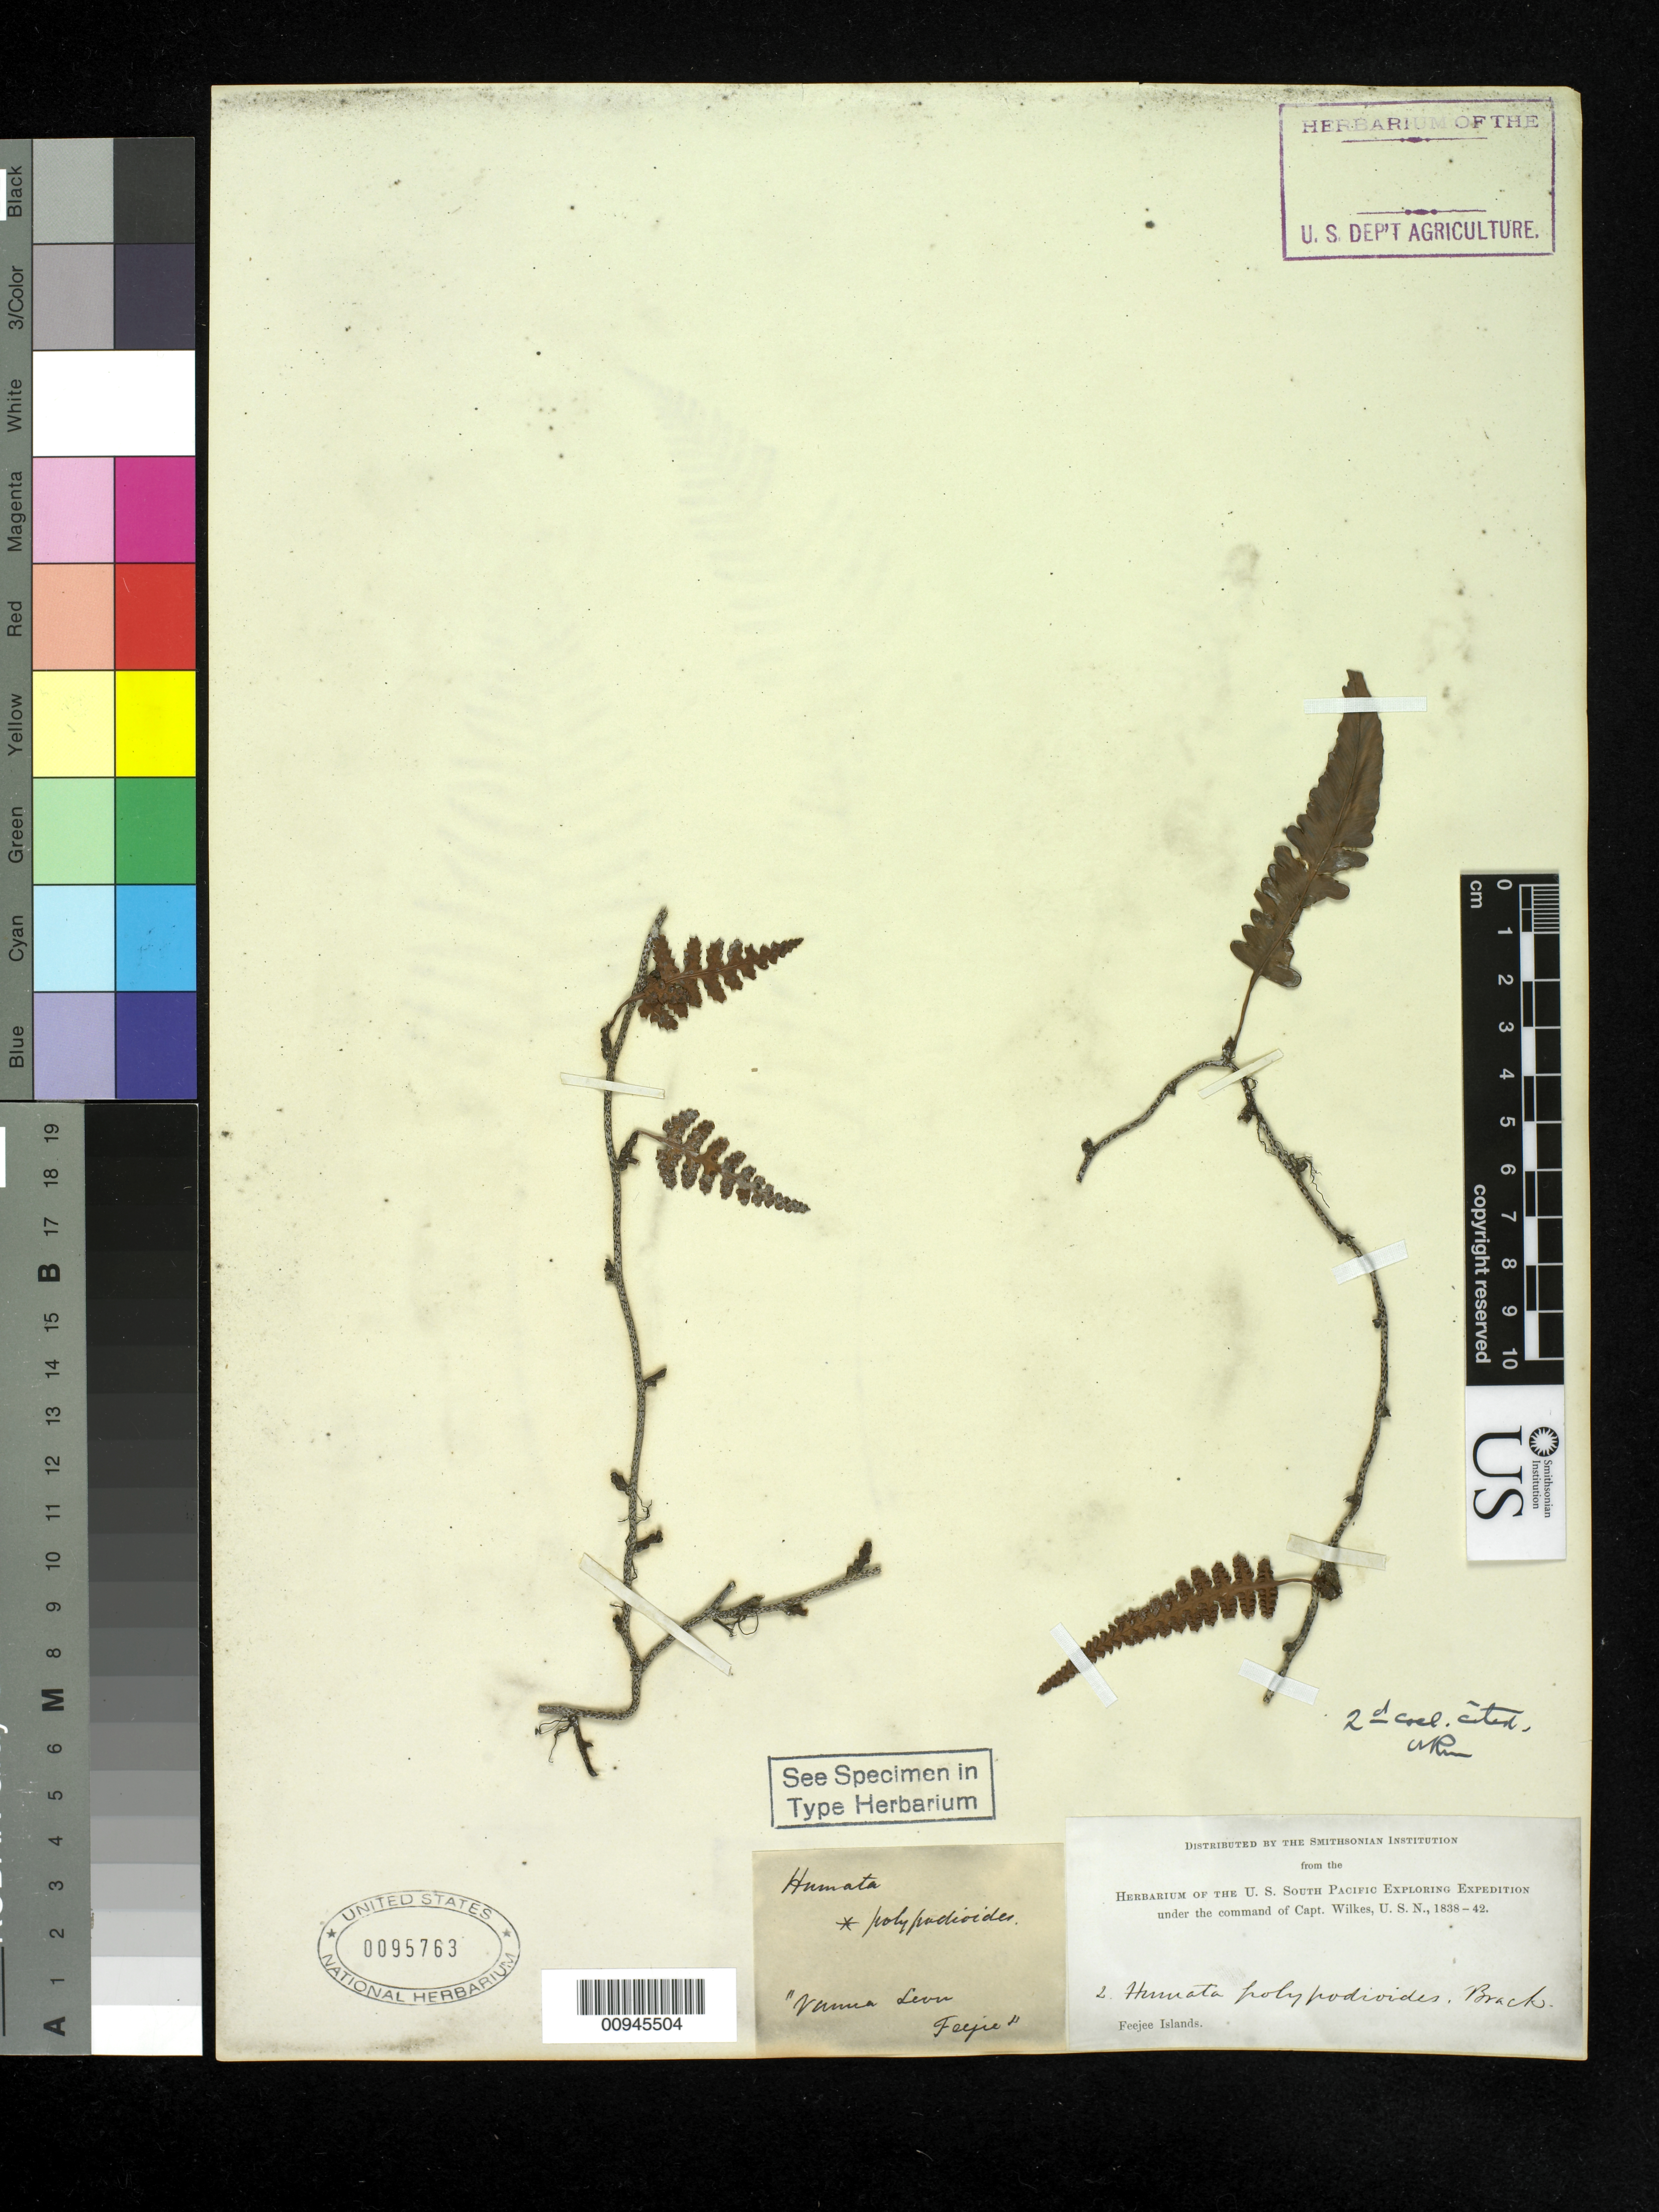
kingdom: Plantae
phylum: Tracheophyta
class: Polypodiopsida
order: Polypodiales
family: Davalliaceae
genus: Davallia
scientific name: Davallia sessilifolia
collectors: Wilkes Explor. Exped.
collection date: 1838/1842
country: Fiji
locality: Feejee Islands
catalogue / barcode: US 95763